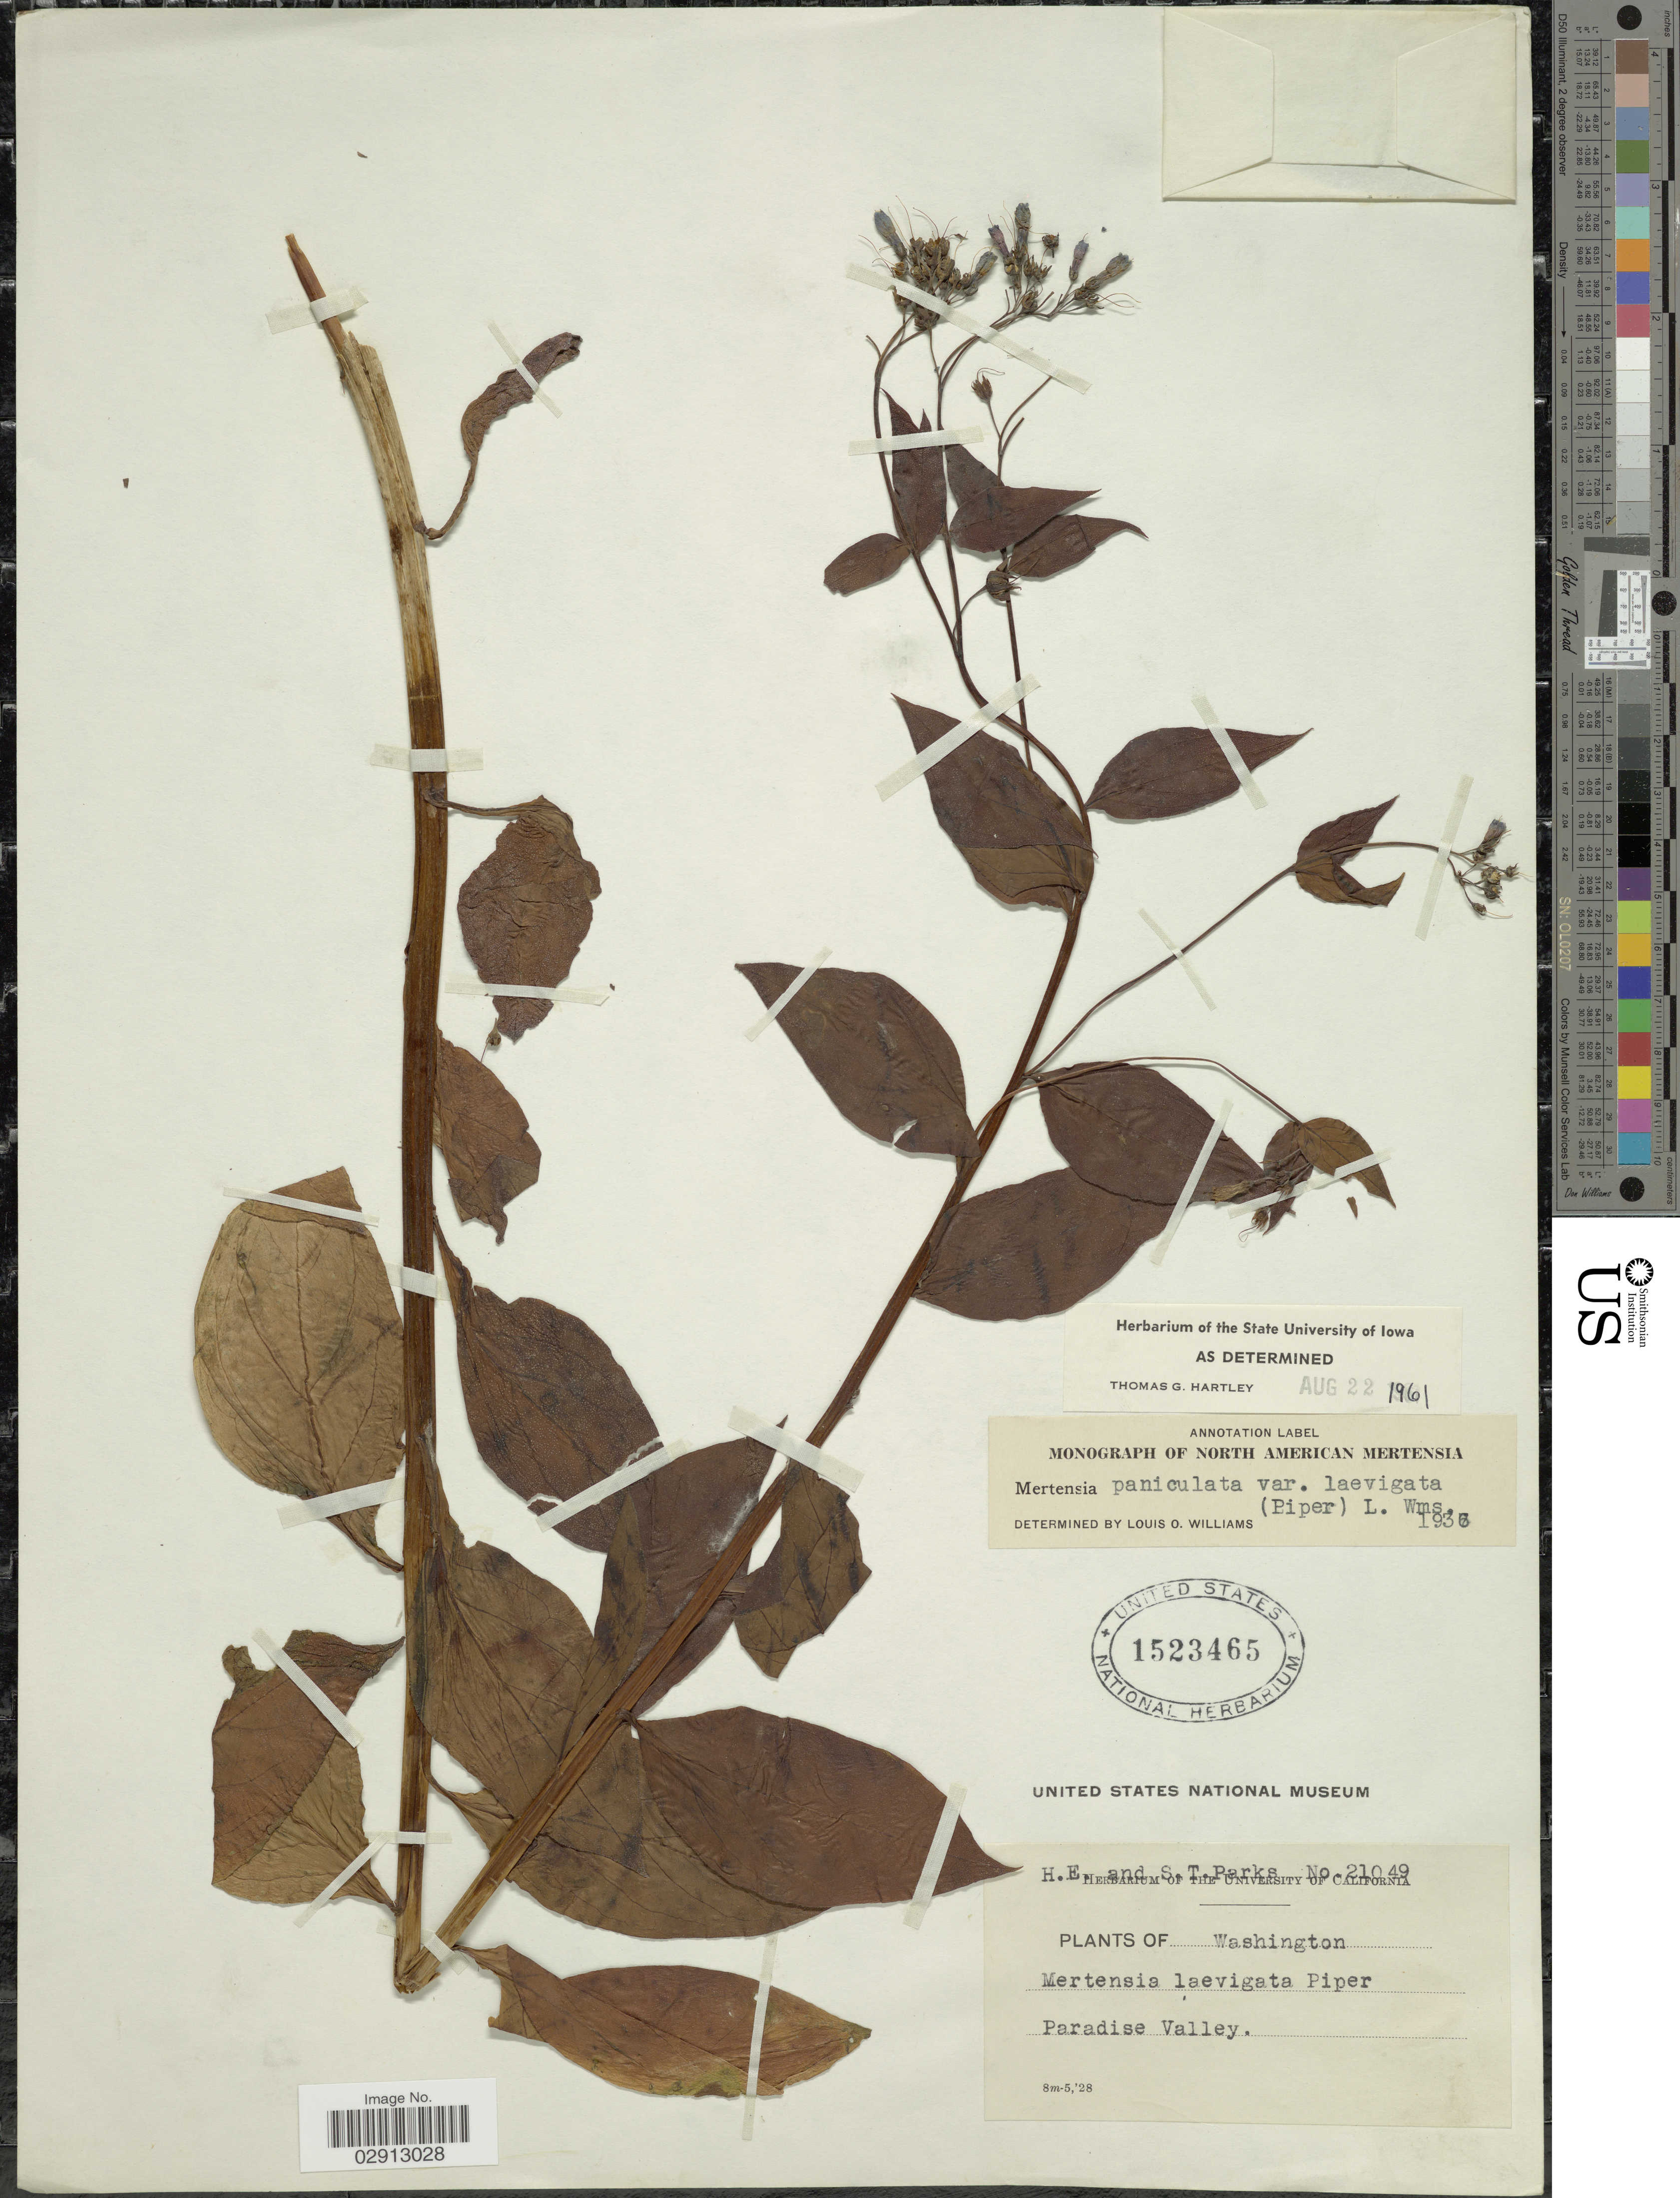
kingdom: Plantae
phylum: Tracheophyta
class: Magnoliopsida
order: Boraginales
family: Boraginaceae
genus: Mertensia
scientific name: Mertensia paniculata var. laevigata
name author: (Piper) L.O. Williams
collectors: H. E. Parks & S. Parks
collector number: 21049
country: United States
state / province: Washington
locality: Paradise Valley.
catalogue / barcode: US 1523465